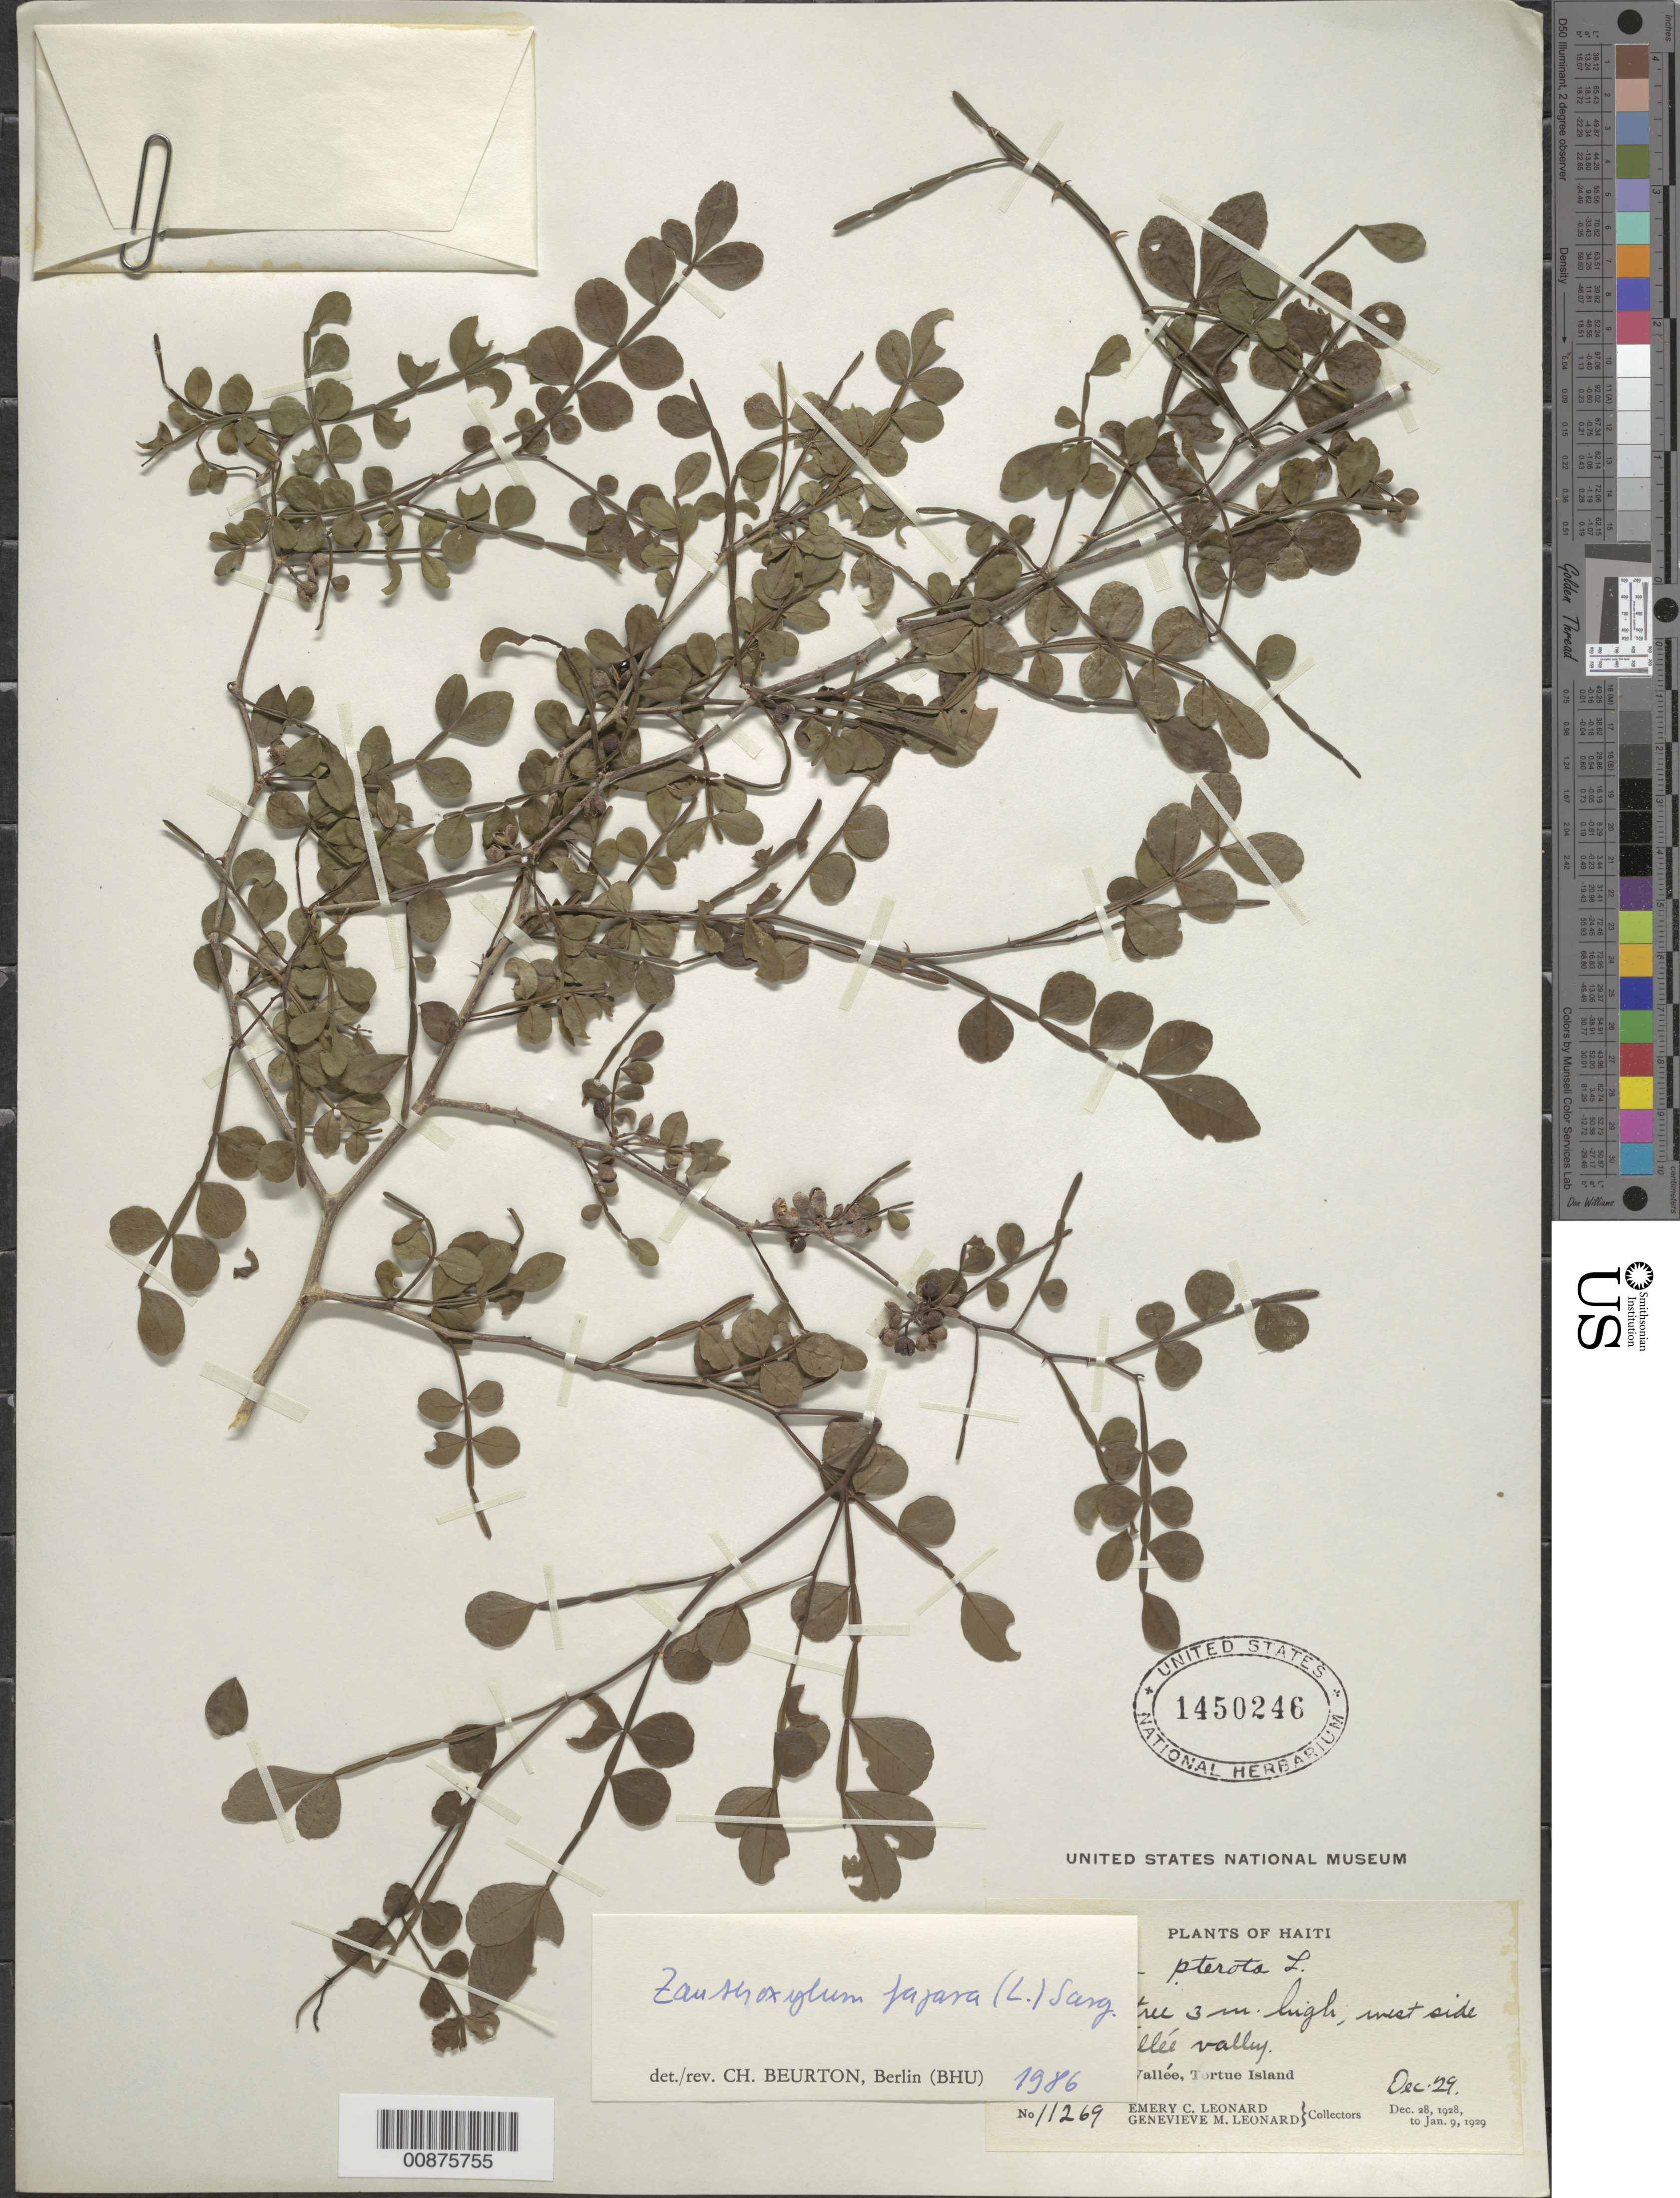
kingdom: Plantae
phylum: Tracheophyta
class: Magnoliopsida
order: Cucurbitales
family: Apodanthaceae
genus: Pilostyles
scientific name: Pilostyles thurberi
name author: A. Gray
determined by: Rutherford, R. J.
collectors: G. J. Harrison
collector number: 7191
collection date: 1930-06-17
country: United States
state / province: Arizona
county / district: Yuma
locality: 8 mi. W of Wellton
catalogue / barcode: US 1468353